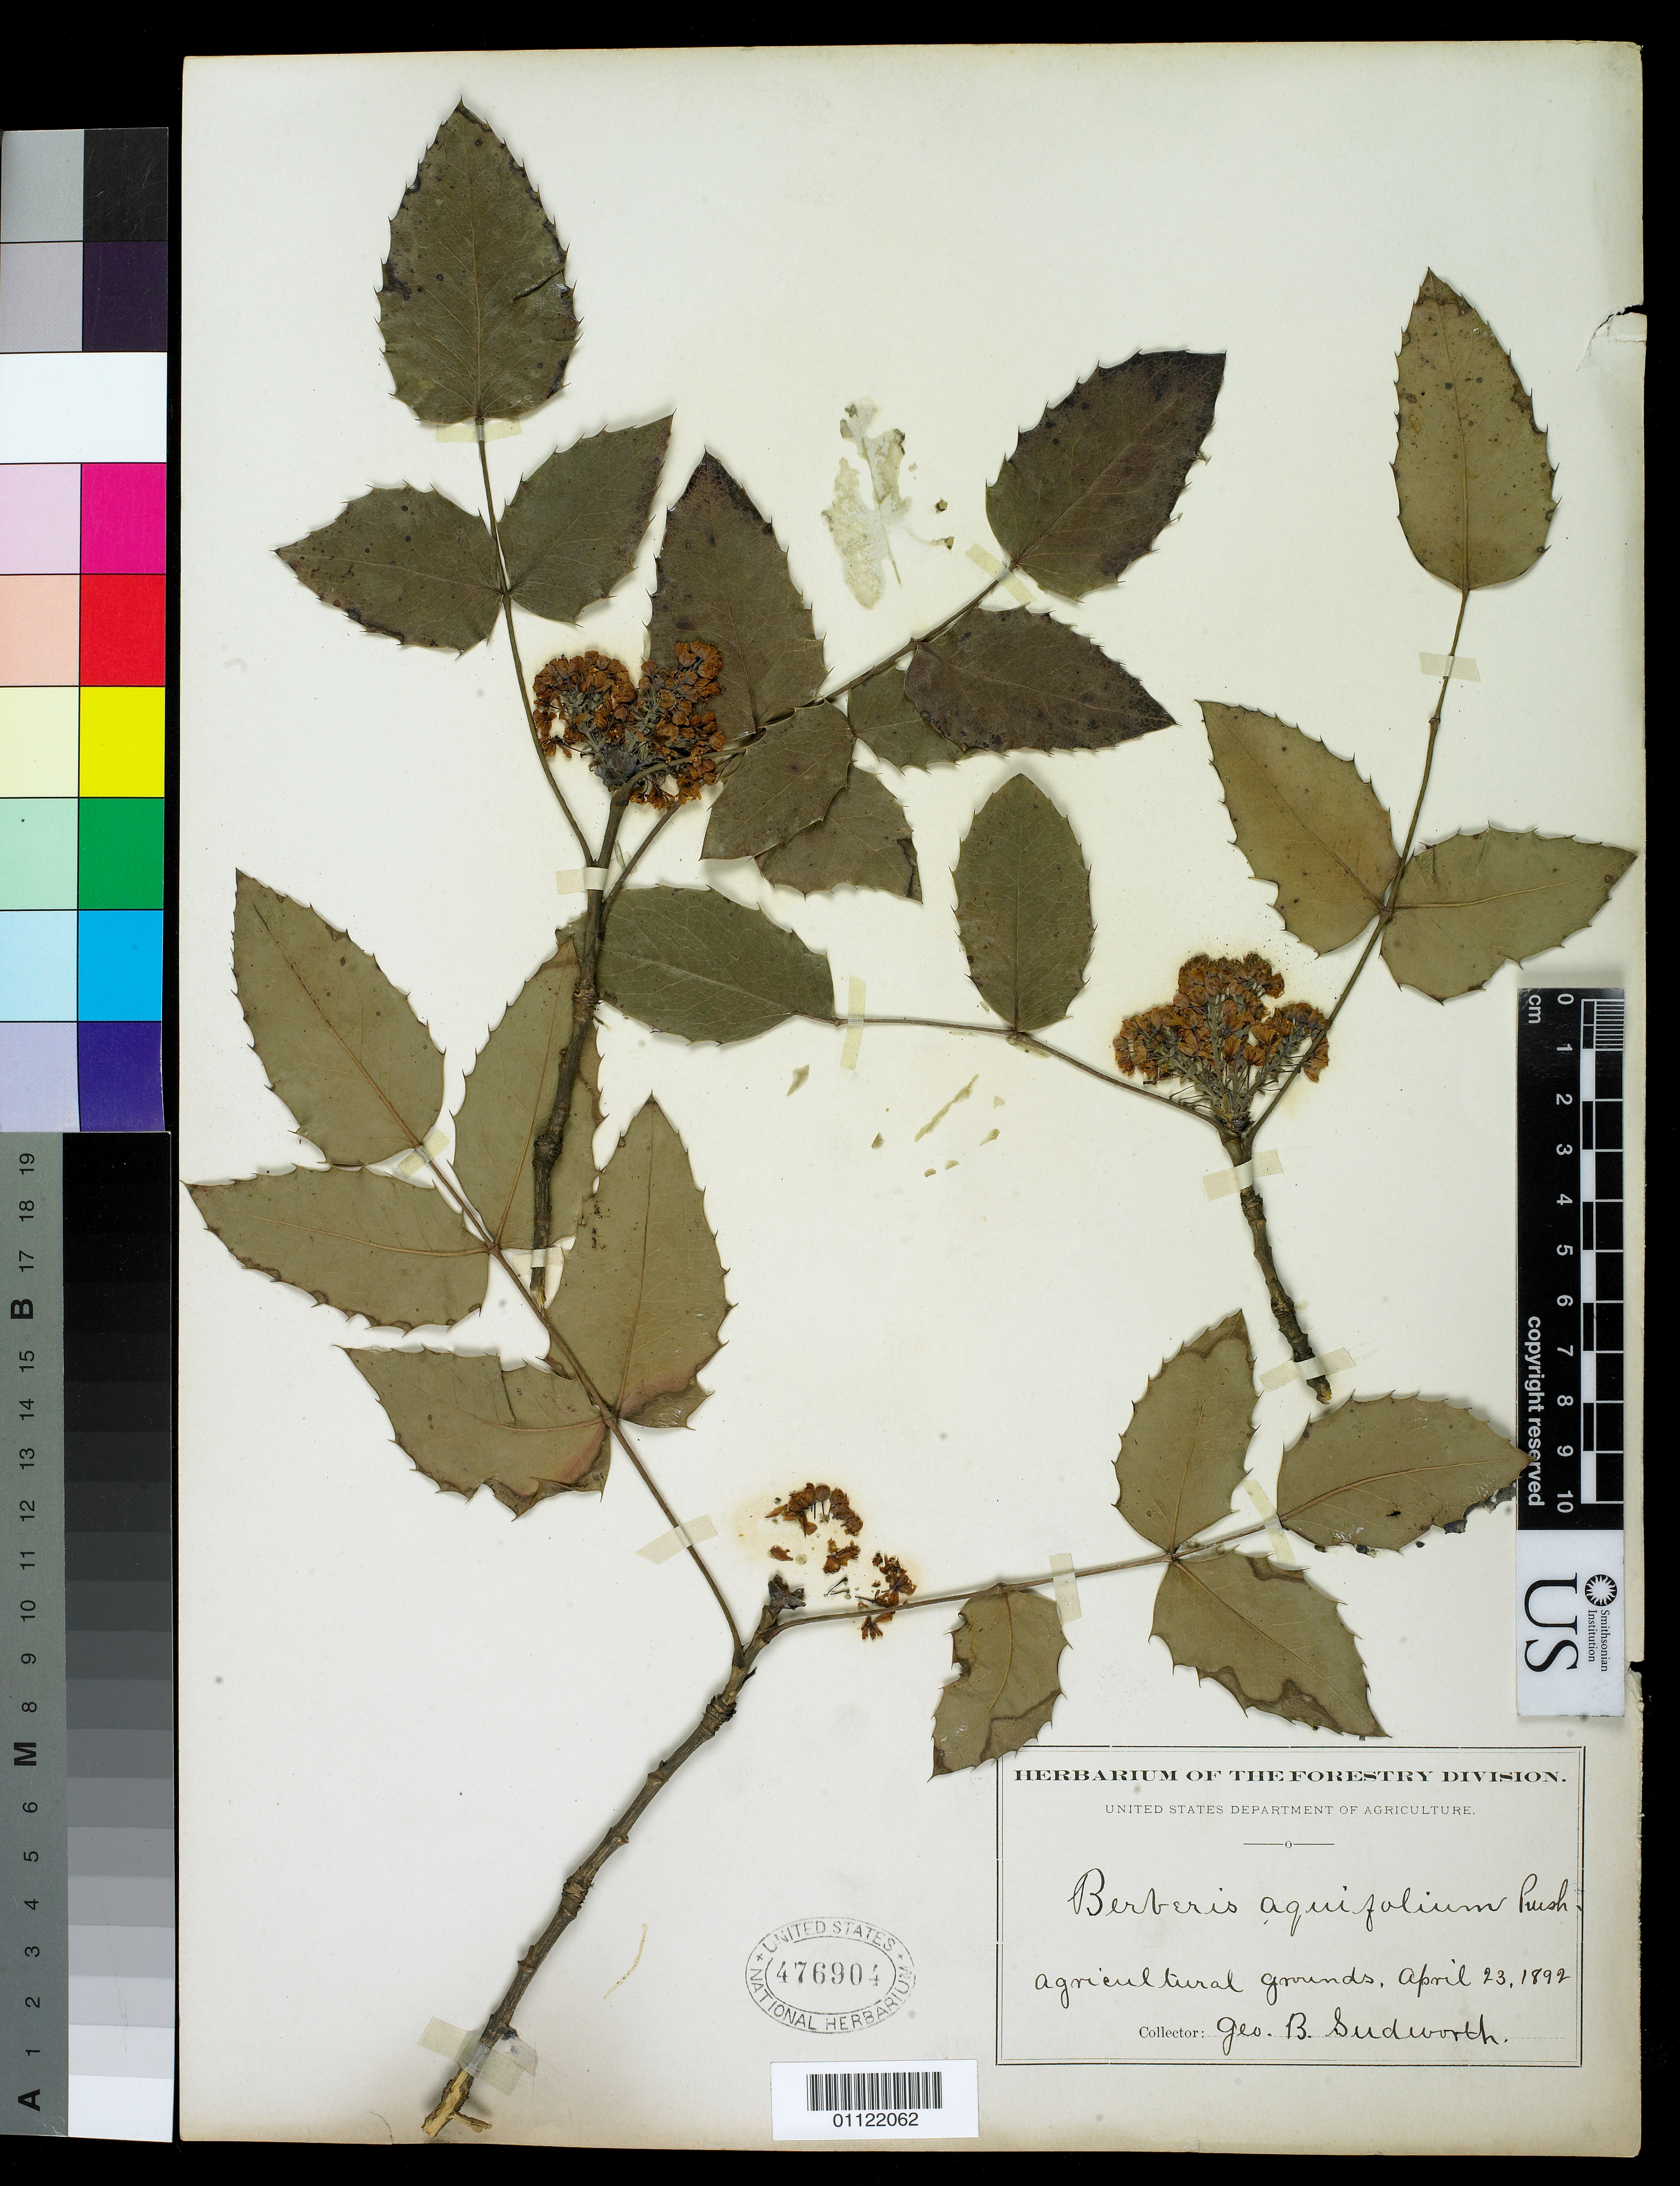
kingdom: Plantae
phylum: Tracheophyta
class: Magnoliopsida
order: Ranunculales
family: Berberidaceae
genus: Berberis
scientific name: Berberis aquifolium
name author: Pursh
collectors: G. B. Sudworth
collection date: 1892-04-23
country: United States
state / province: District of Columbia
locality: Agricultural grounds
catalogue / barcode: US 476904